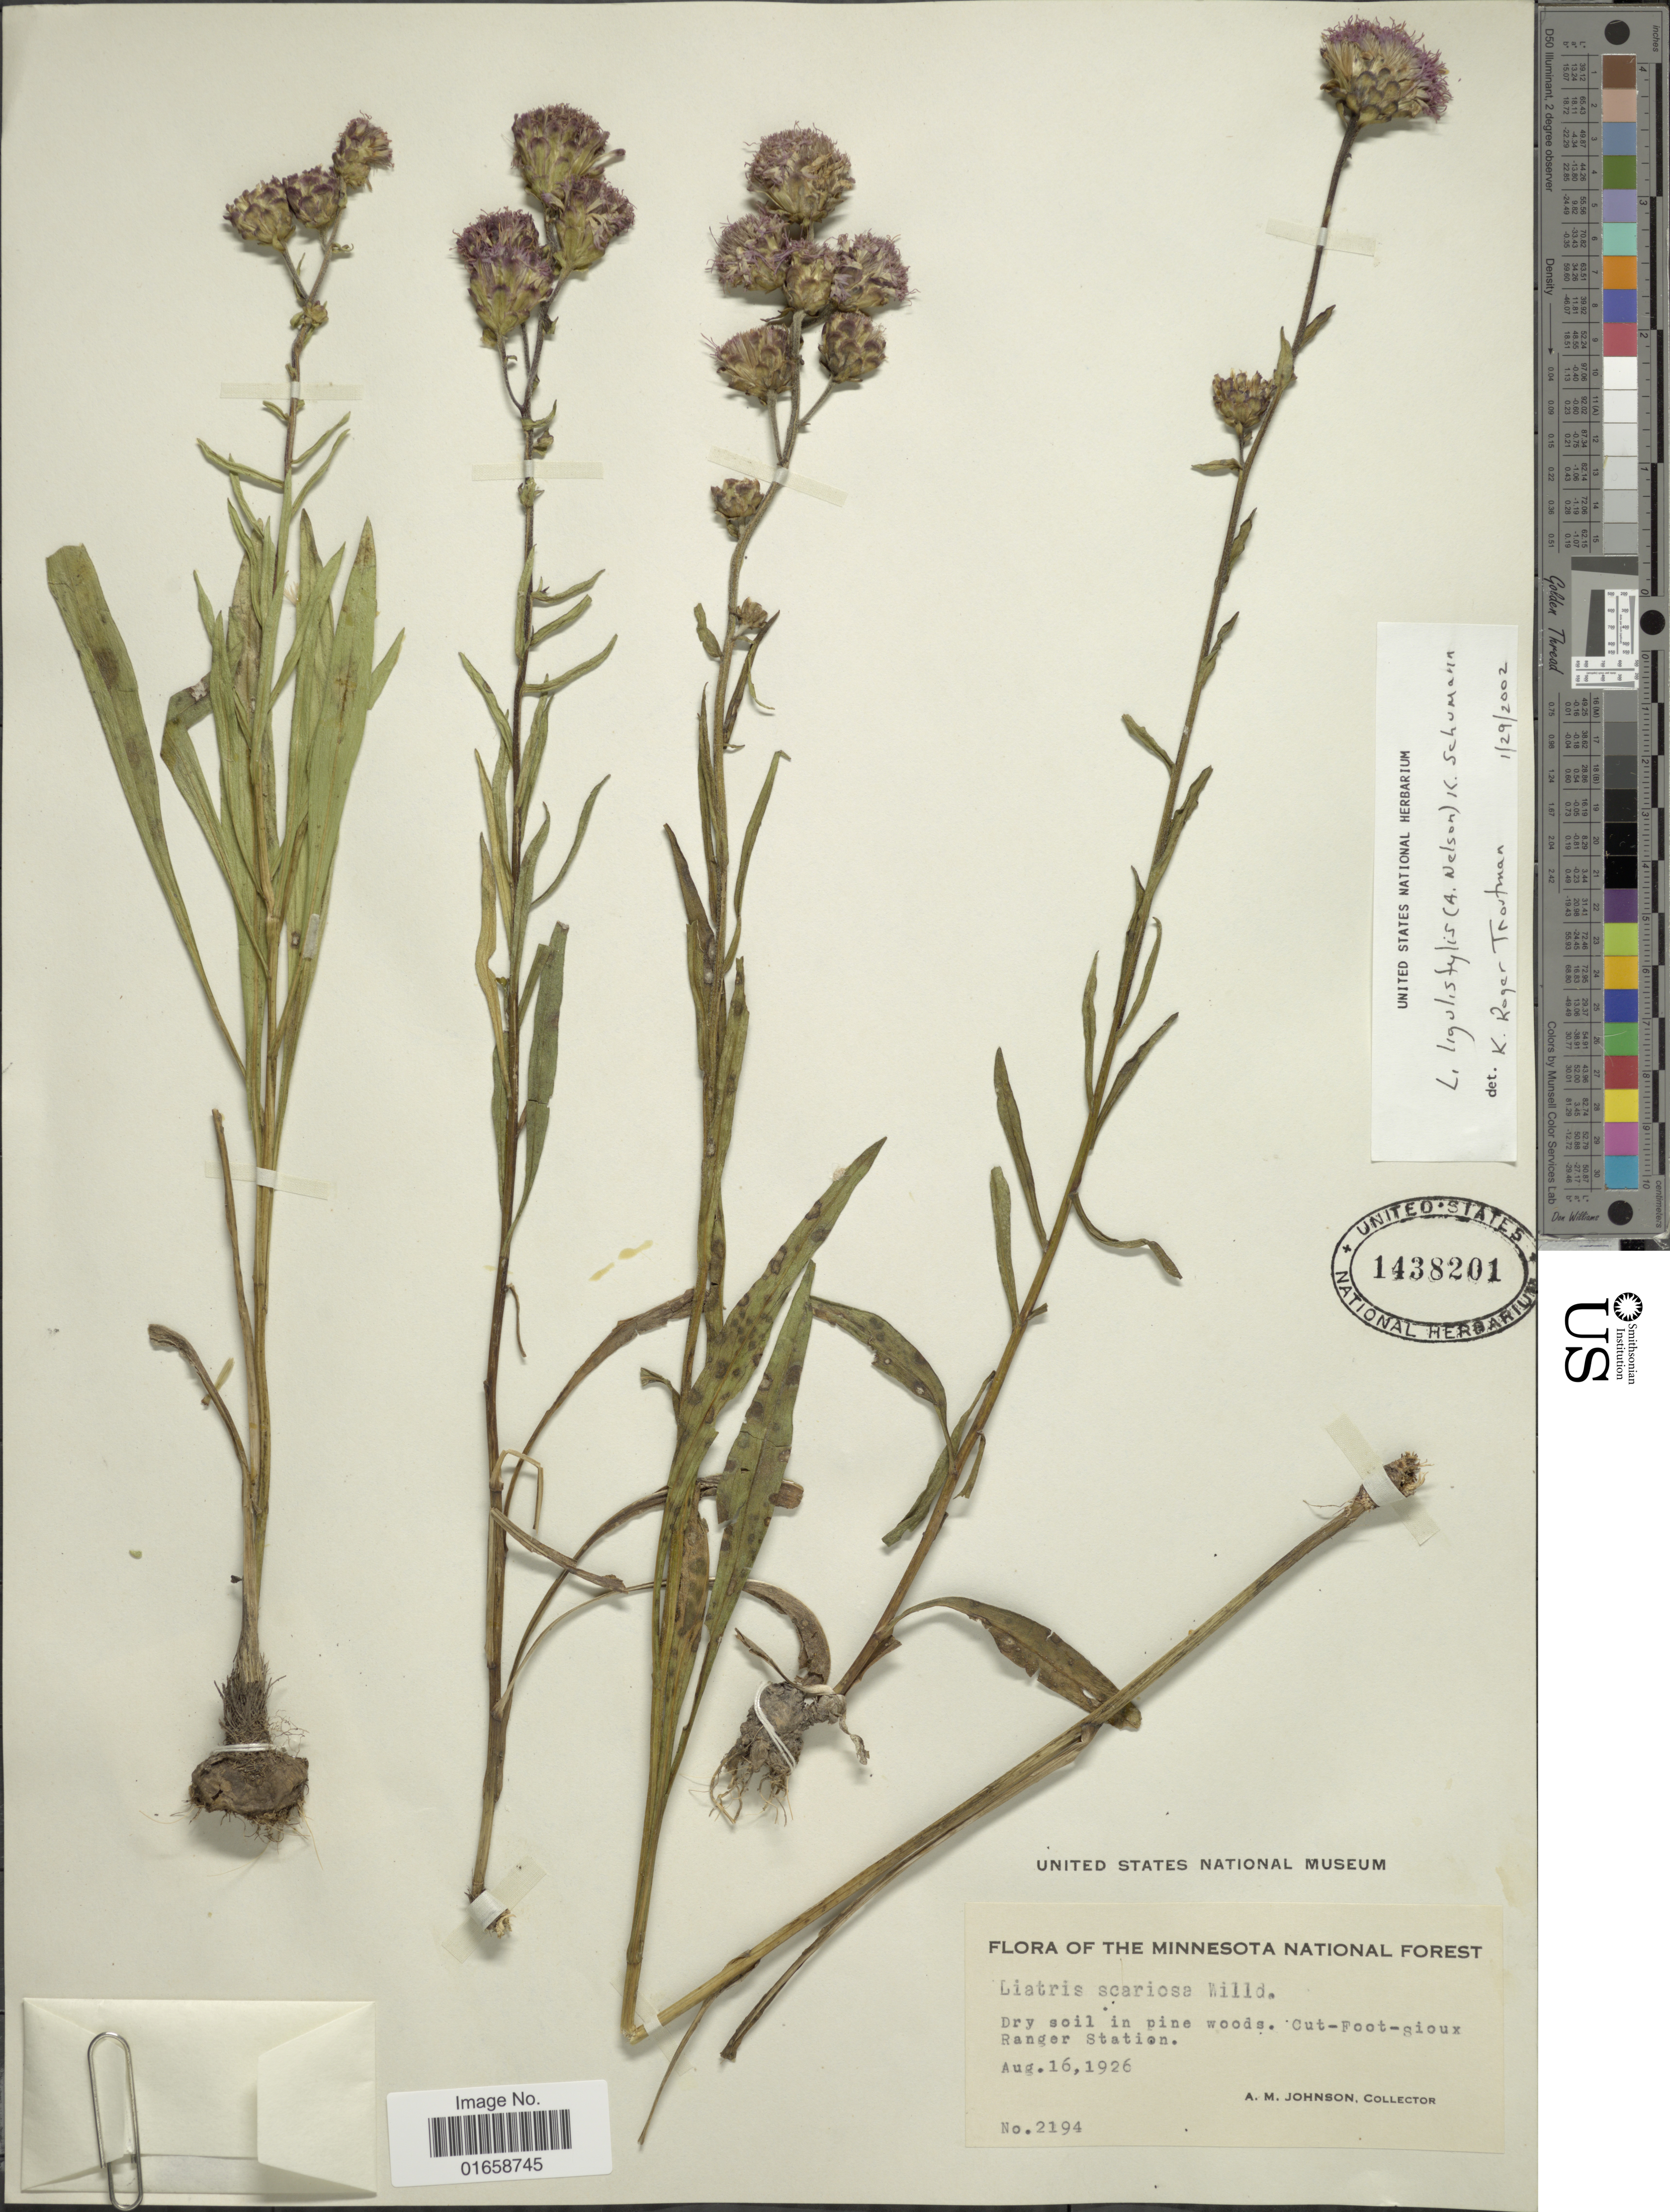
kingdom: Plantae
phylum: Tracheophyta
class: Magnoliopsida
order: Asterales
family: Asteraceae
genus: Liatris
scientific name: Liatris ligulistylis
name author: (A. Nelson) K. Schum.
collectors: A. M. Johnson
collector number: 2194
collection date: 1926-08-16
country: United States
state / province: Minnesota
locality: The Minnesota National Forest, Cut-Foot-sioux Ranger Station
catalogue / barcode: US 1438201